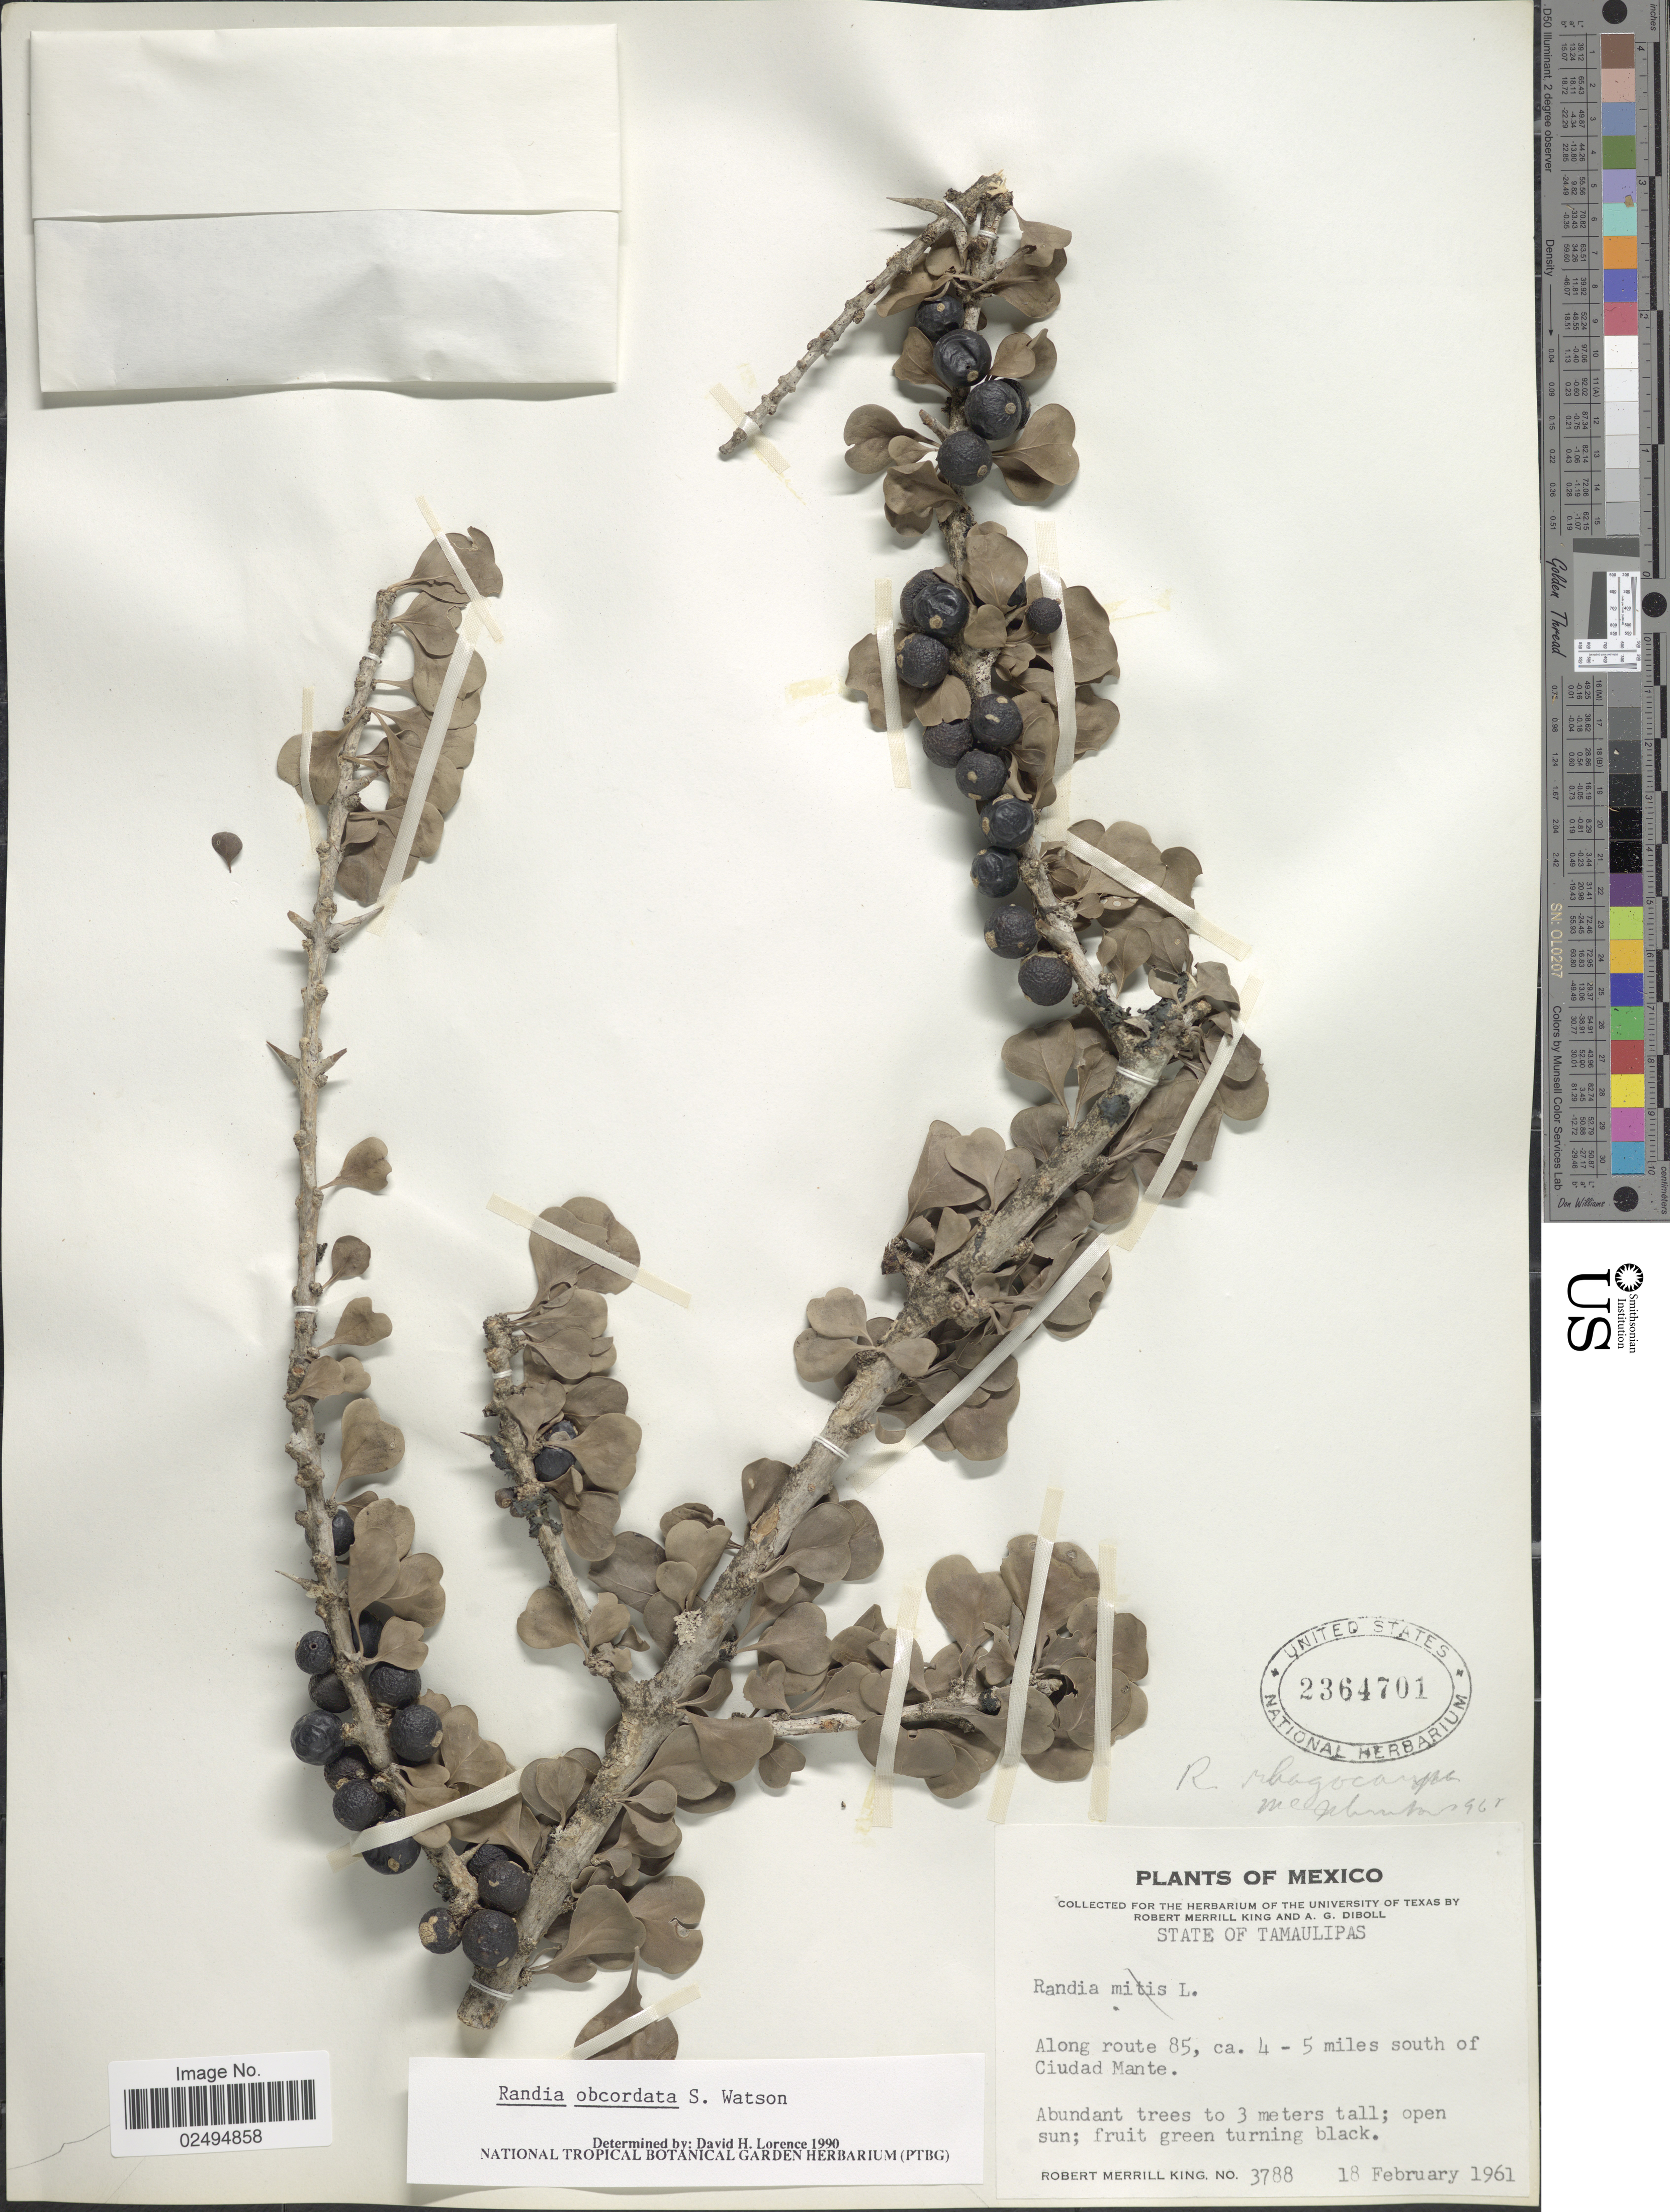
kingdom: Plantae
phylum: Tracheophyta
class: Magnoliopsida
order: Gentianales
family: Rubiaceae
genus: Randia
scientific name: Randia obcordata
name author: S. Watson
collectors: R. M. King & A. Diboll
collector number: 3788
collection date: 1961-02-18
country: Mexico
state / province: Tamaulipas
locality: Along route 85, ca. 4-5 miles south of Ciudad Mante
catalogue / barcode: US 2364701